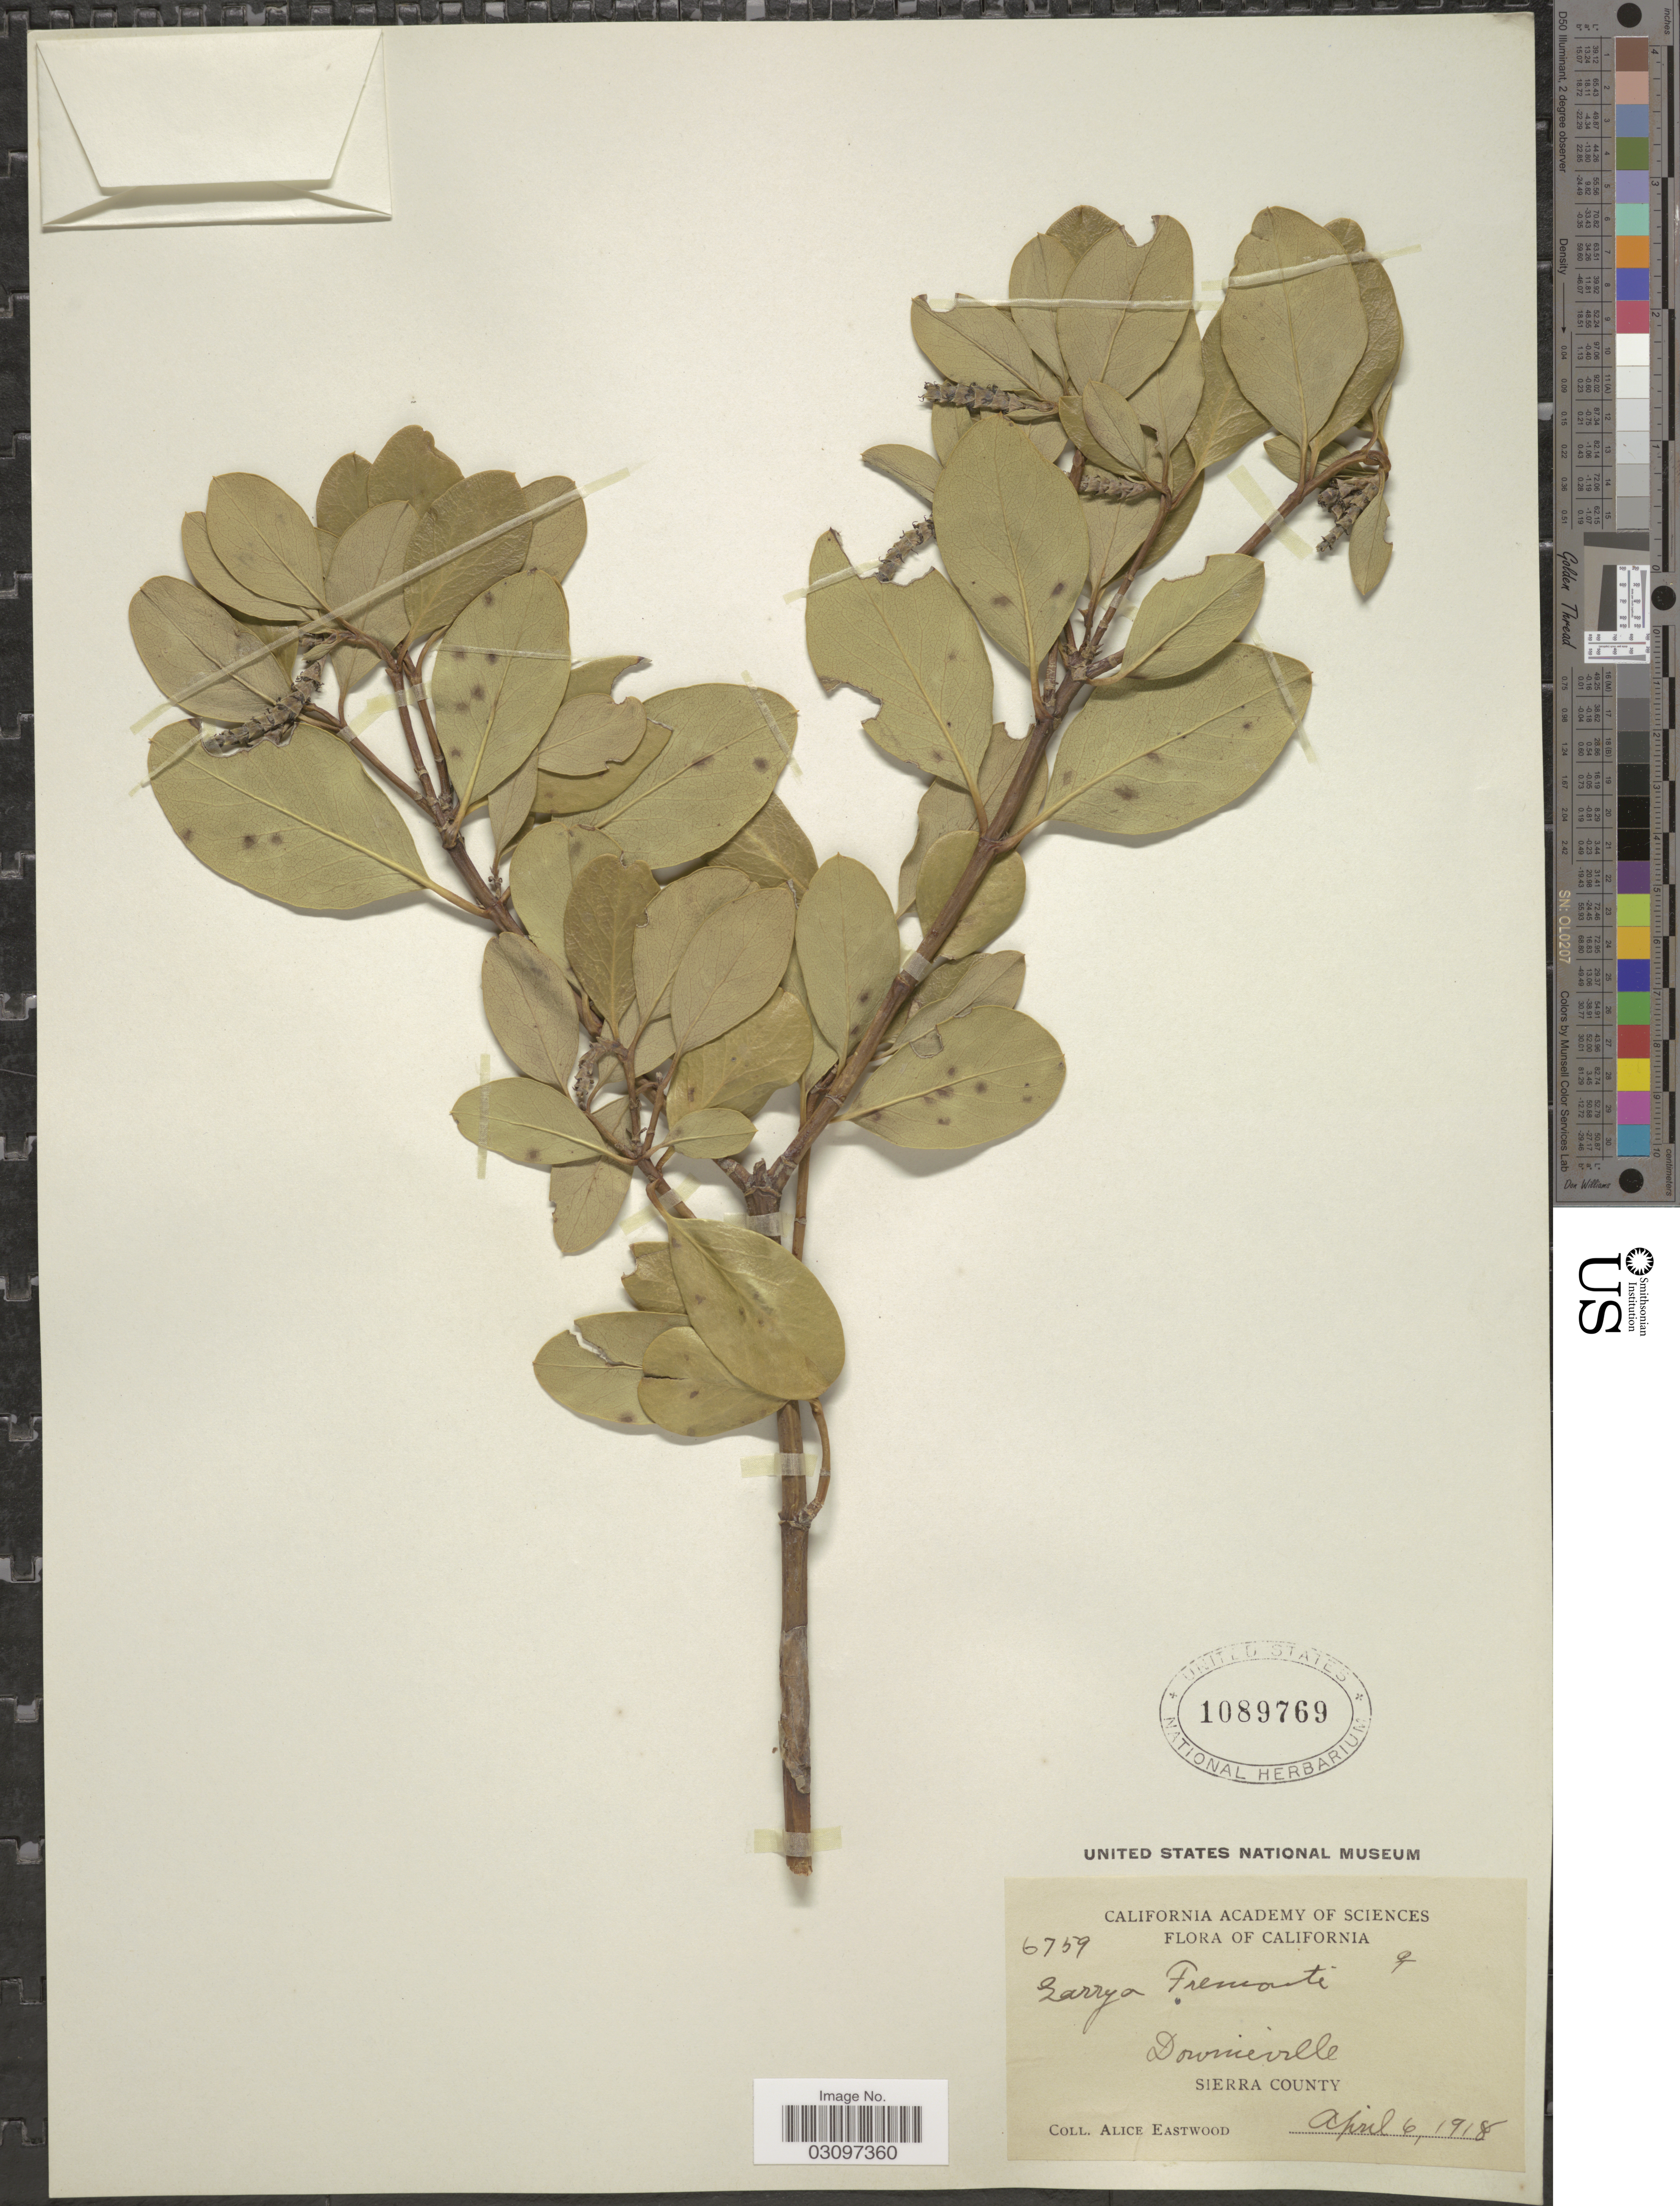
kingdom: Plantae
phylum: Tracheophyta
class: Magnoliopsida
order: Garryales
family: Garryaceae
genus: Garrya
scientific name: Garrya fremontii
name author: Torr.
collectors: A. Eastwood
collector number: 6759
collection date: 1918-04-06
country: United States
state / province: California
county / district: Sierra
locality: Downieville. Sierra County.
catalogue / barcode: US 1089769